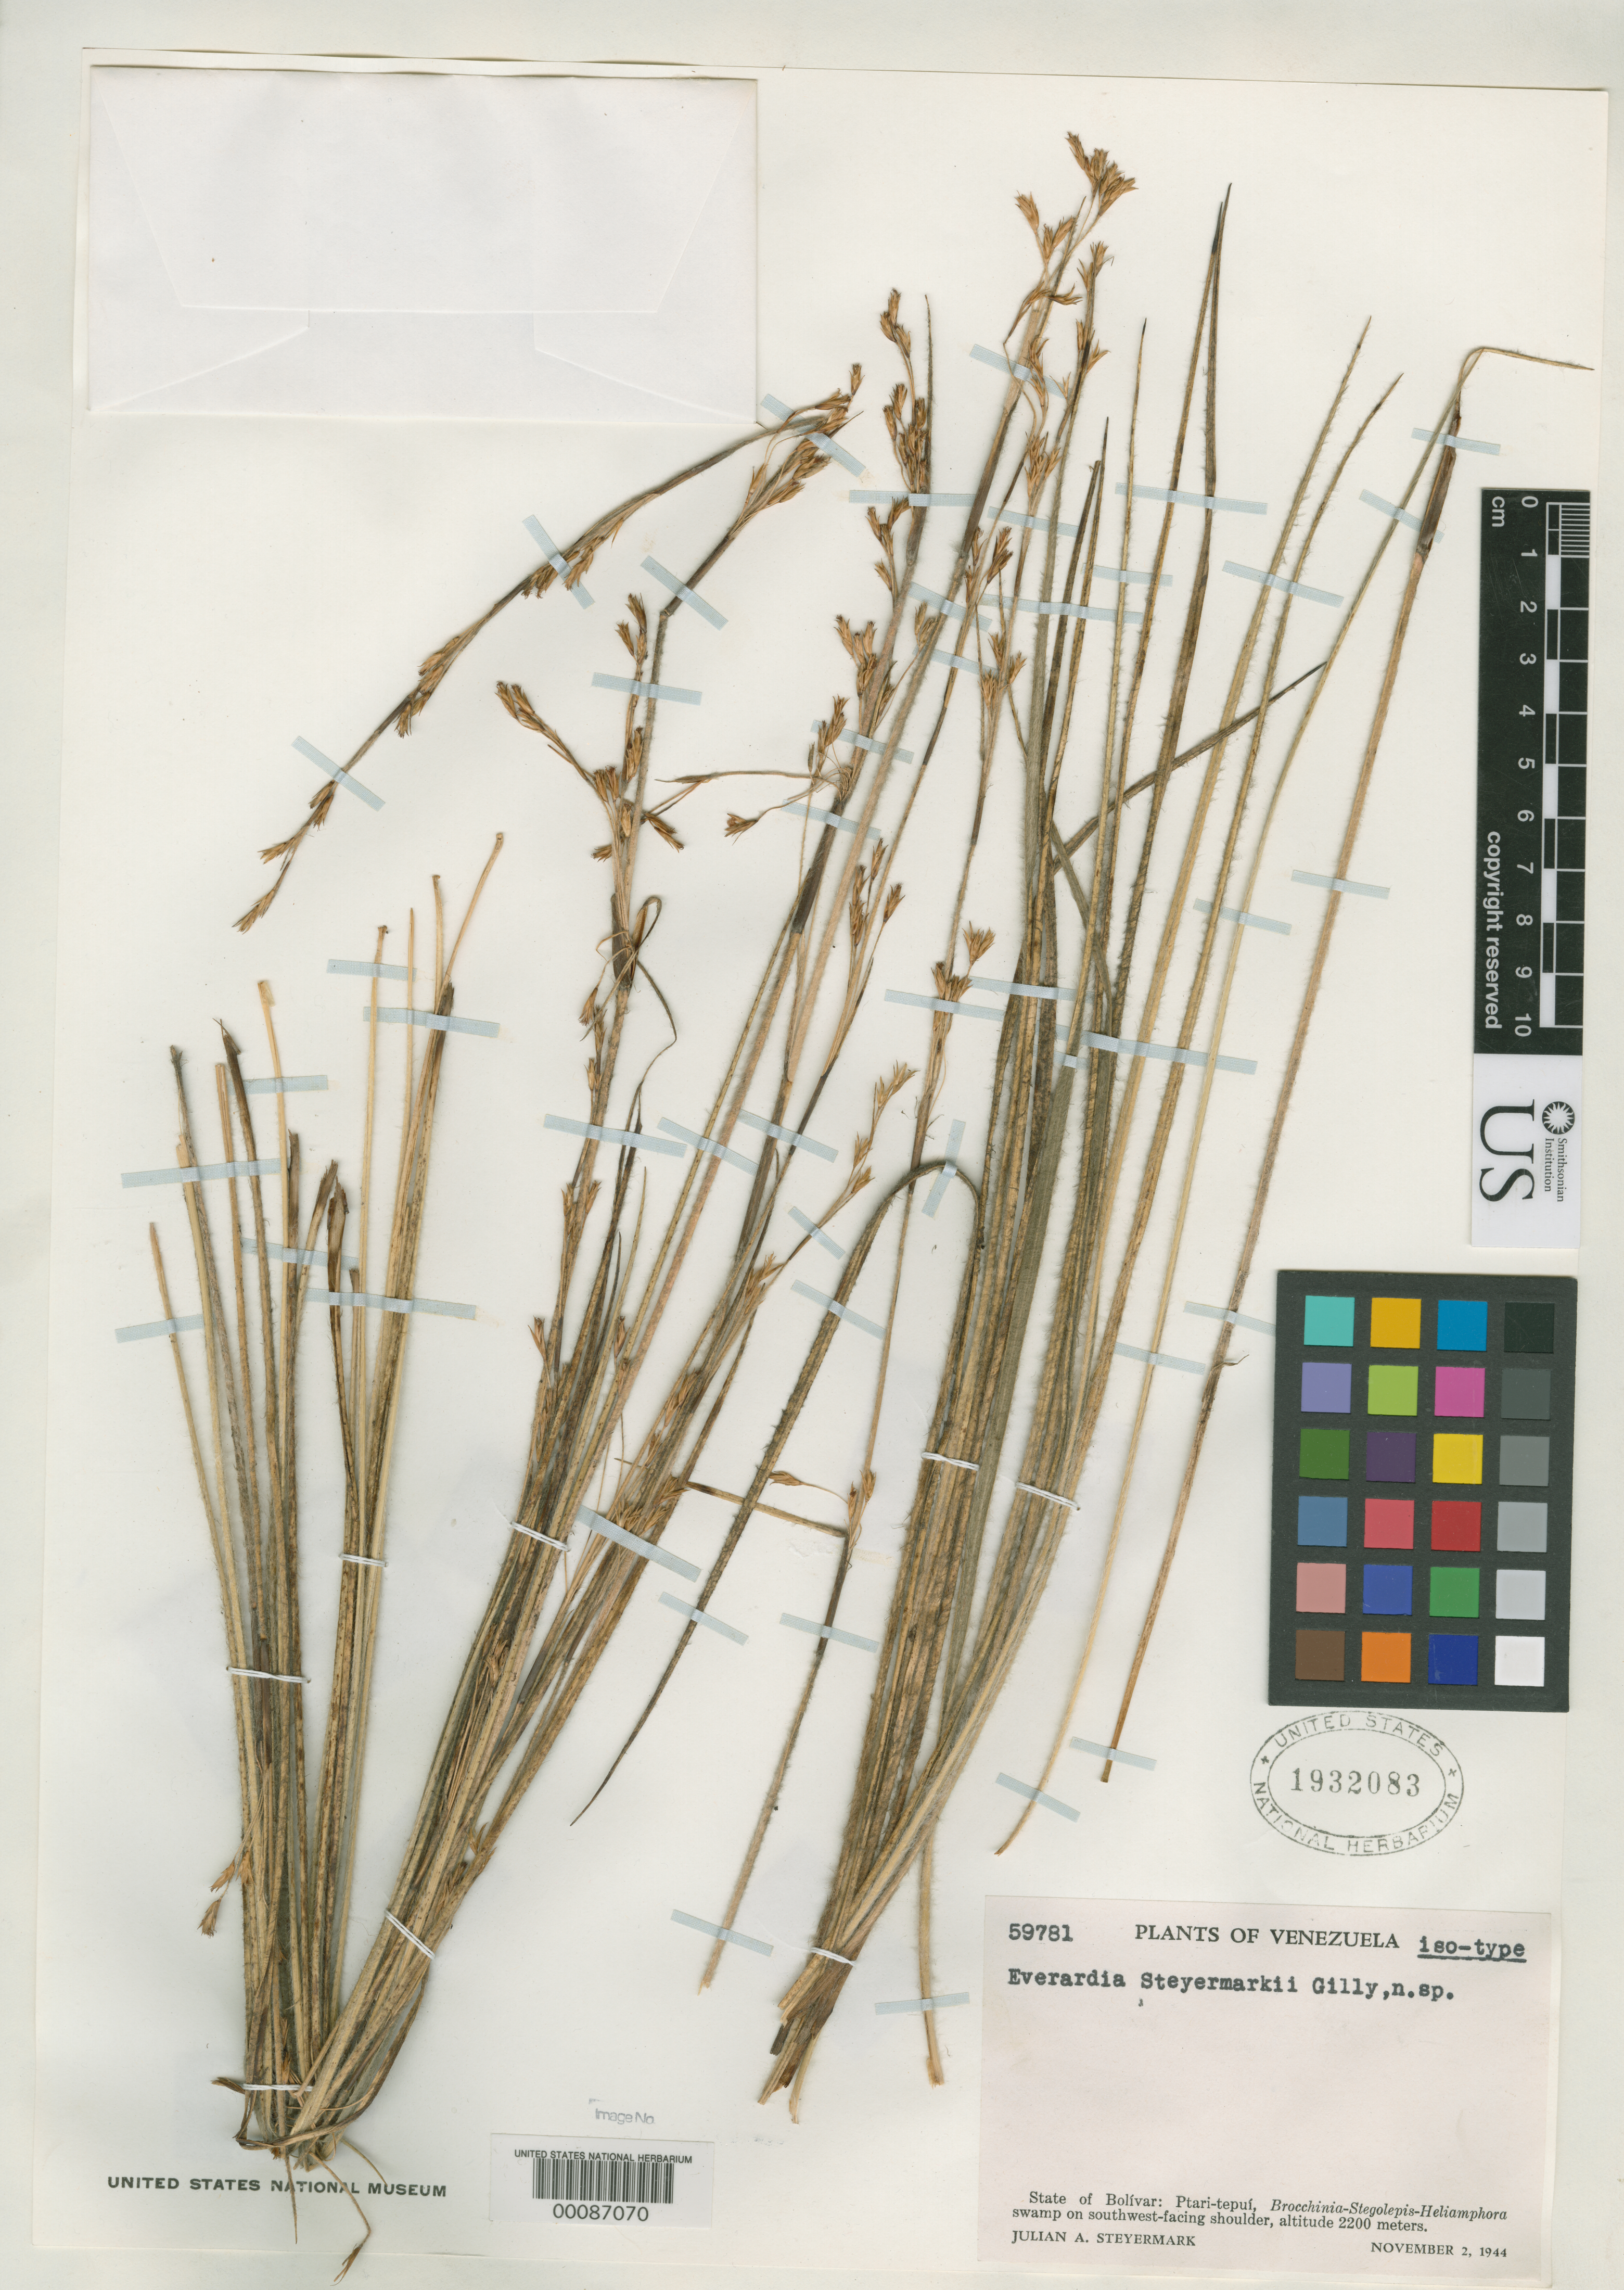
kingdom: Plantae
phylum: Tracheophyta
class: Liliopsida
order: Poales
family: Cyperaceae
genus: Everardia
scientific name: Everardia steyermarkii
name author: Gilly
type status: Isotype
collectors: J. Steyermark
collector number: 59781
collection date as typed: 02 Nov 1944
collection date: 1944-11-02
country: Venezuela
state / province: Bolivar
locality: Ptari-tepui.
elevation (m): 2200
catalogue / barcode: US 1932083